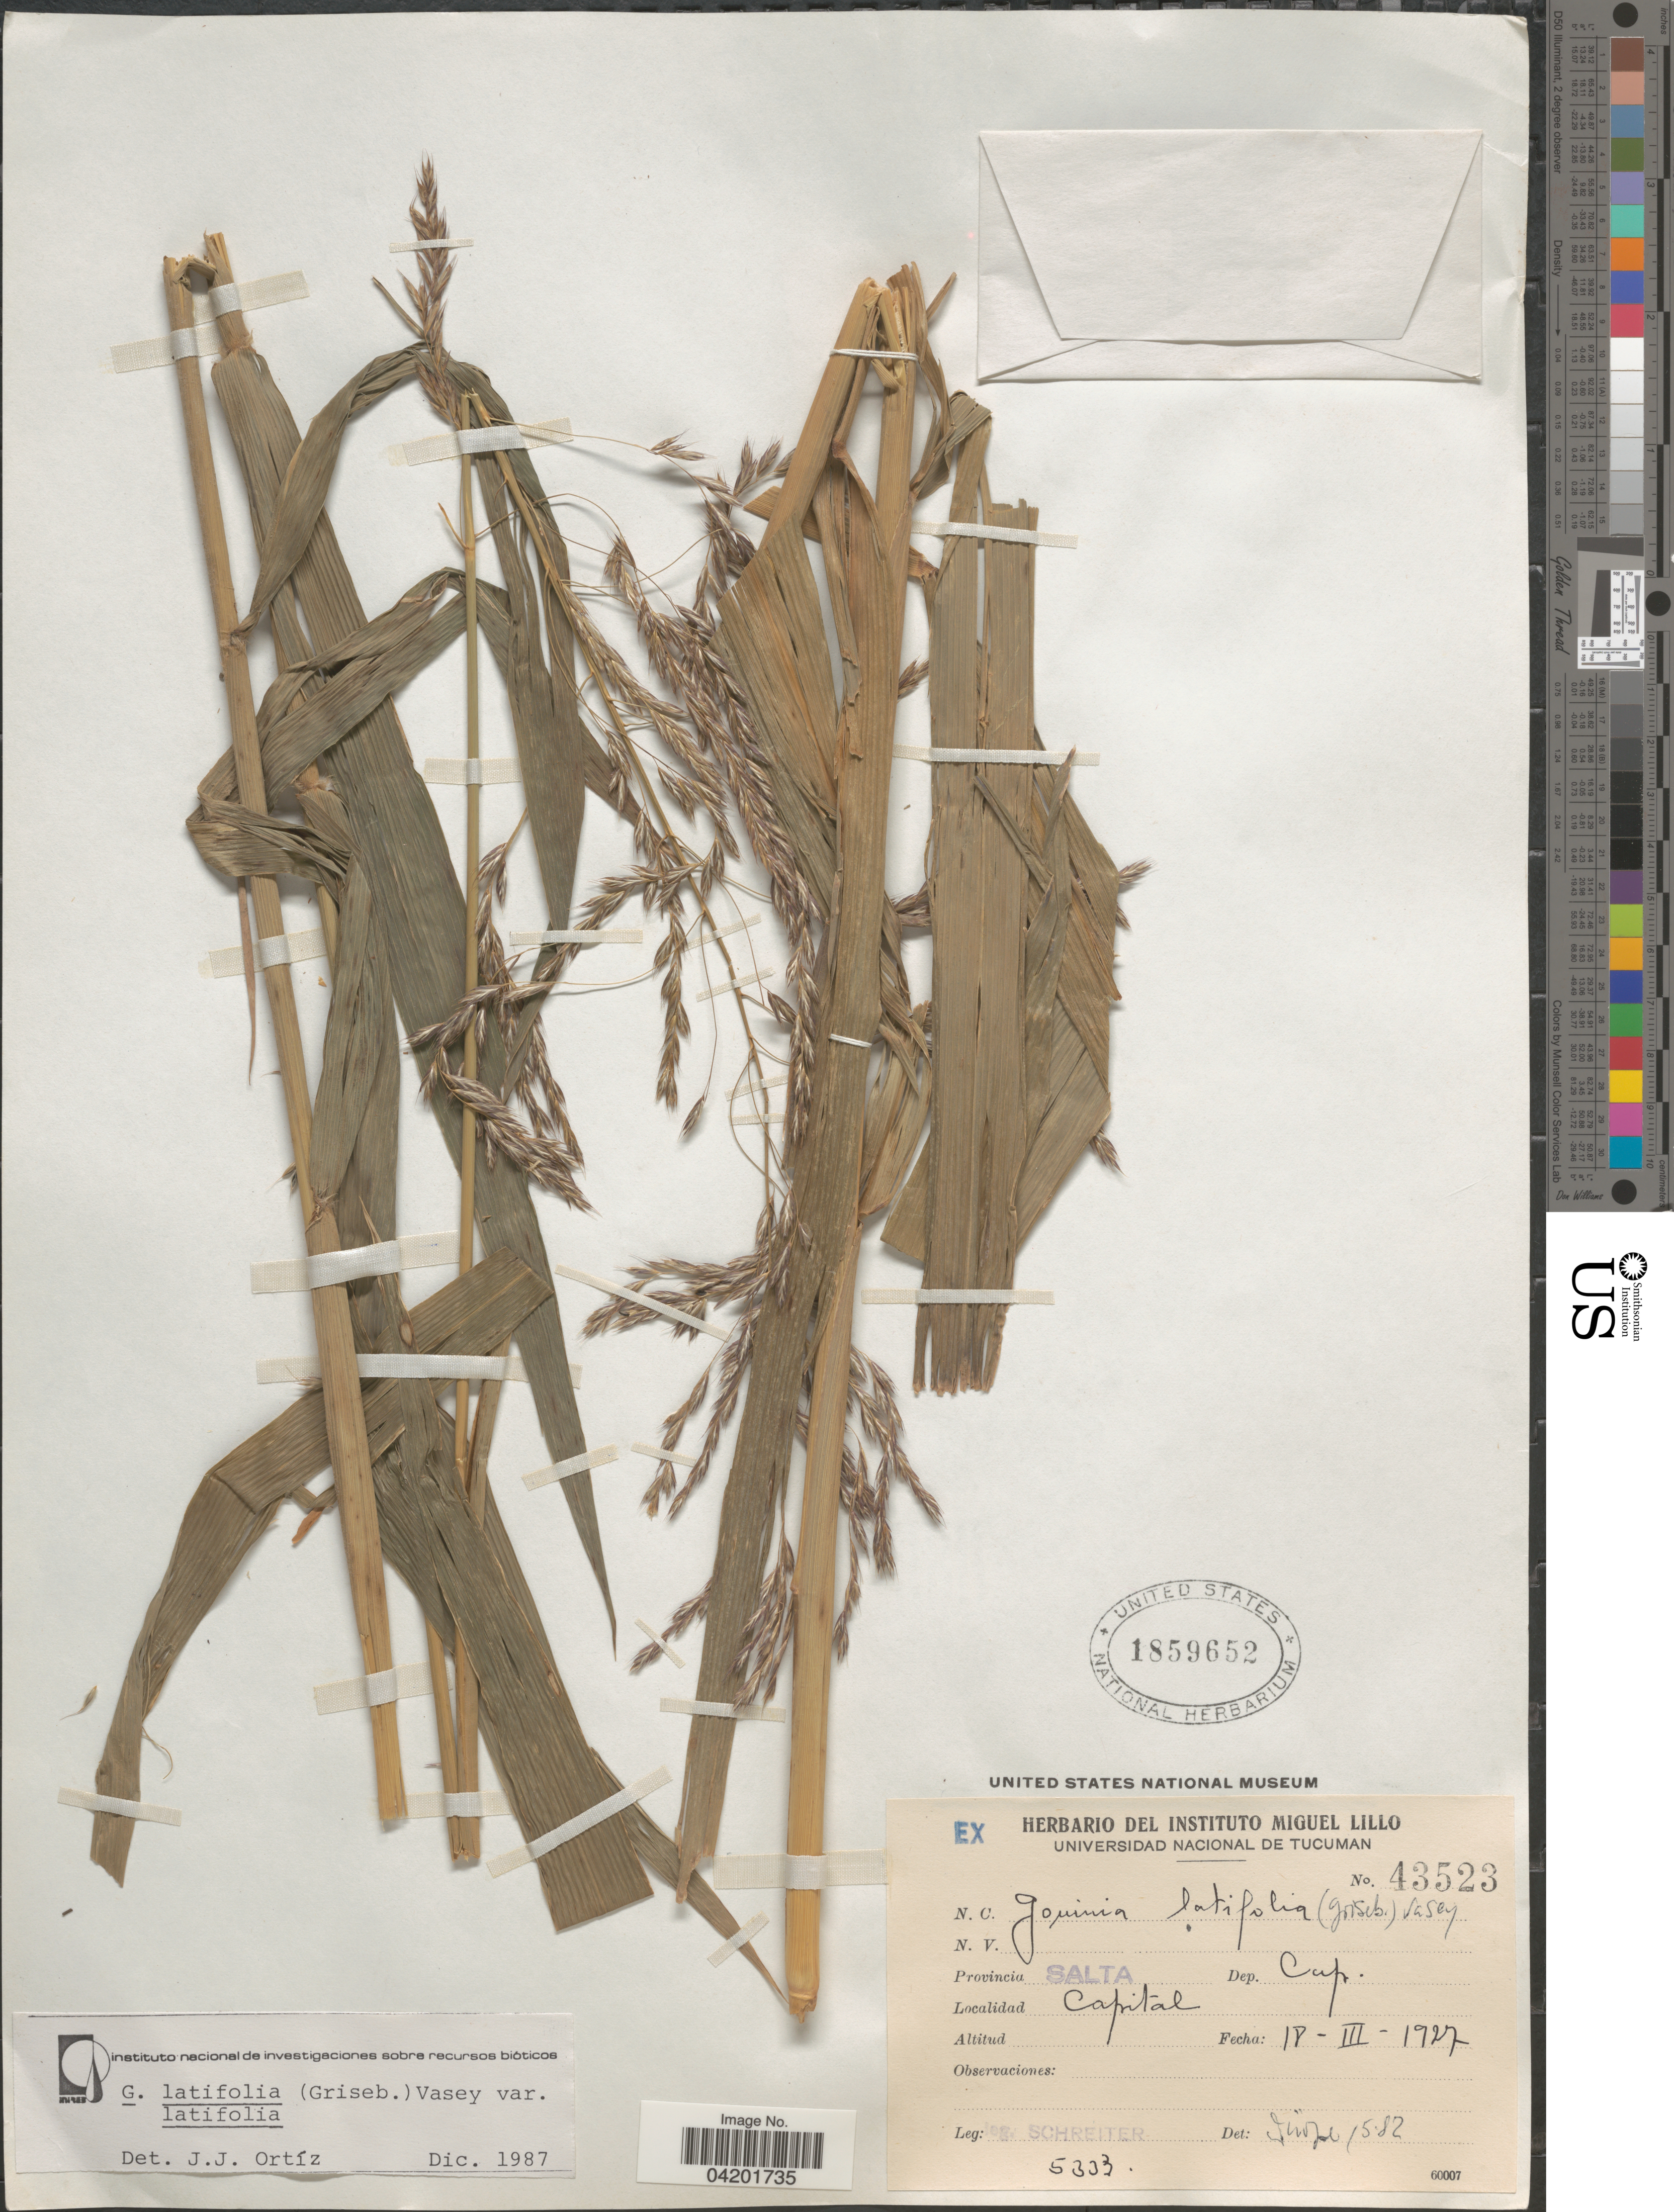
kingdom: Plantae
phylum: Tracheophyta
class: Liliopsida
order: Poales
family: Poaceae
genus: Gouinia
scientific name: Gouinia latifolia var. latifolia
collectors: -. Schreiter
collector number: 5333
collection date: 1927-03-18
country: Argentina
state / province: Salta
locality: Dep. Cap. Capital.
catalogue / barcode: US 1859652